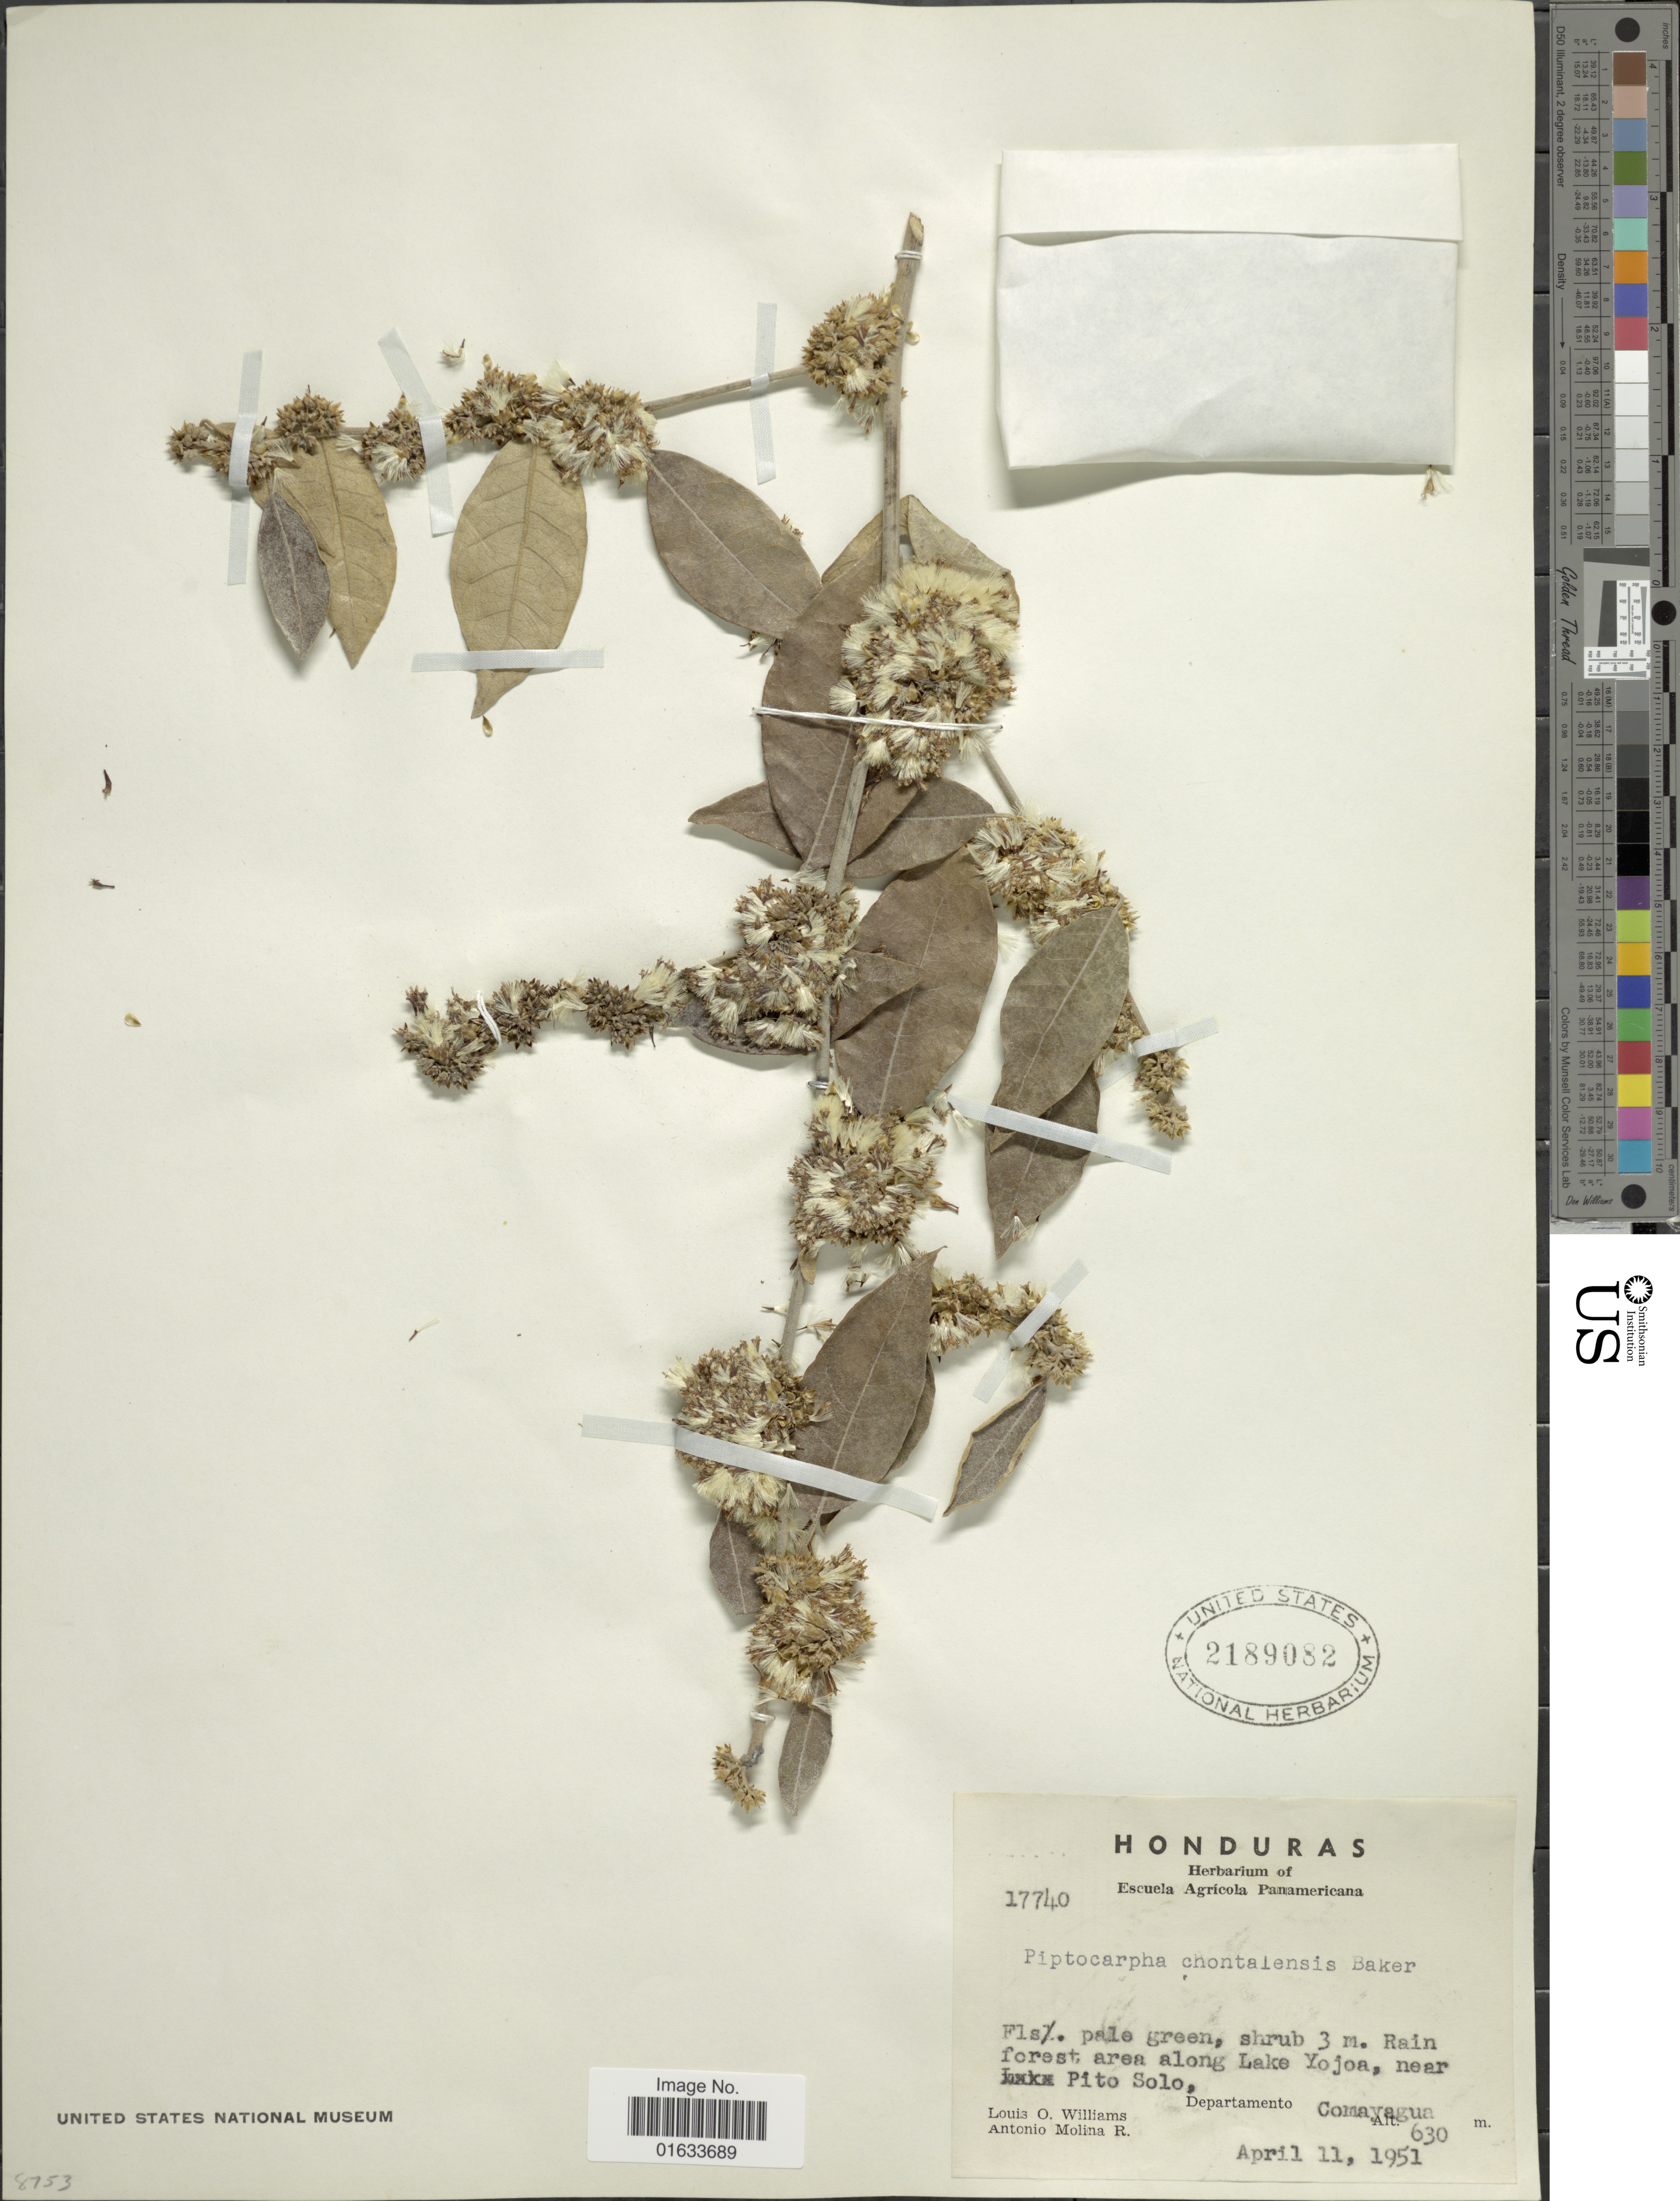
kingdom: Plantae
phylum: Tracheophyta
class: Magnoliopsida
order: Asterales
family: Asteraceae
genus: Piptocarpha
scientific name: Piptocarpha poeppigiana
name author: (DC.) Baker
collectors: L. O. Williams & A. Molina R.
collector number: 17740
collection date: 1951-04-11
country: Honduras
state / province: Comayagua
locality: Rain forest area along Lake Yojoa, near Pito Solo, Departamento Comayagua.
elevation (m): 630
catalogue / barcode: US 2189082